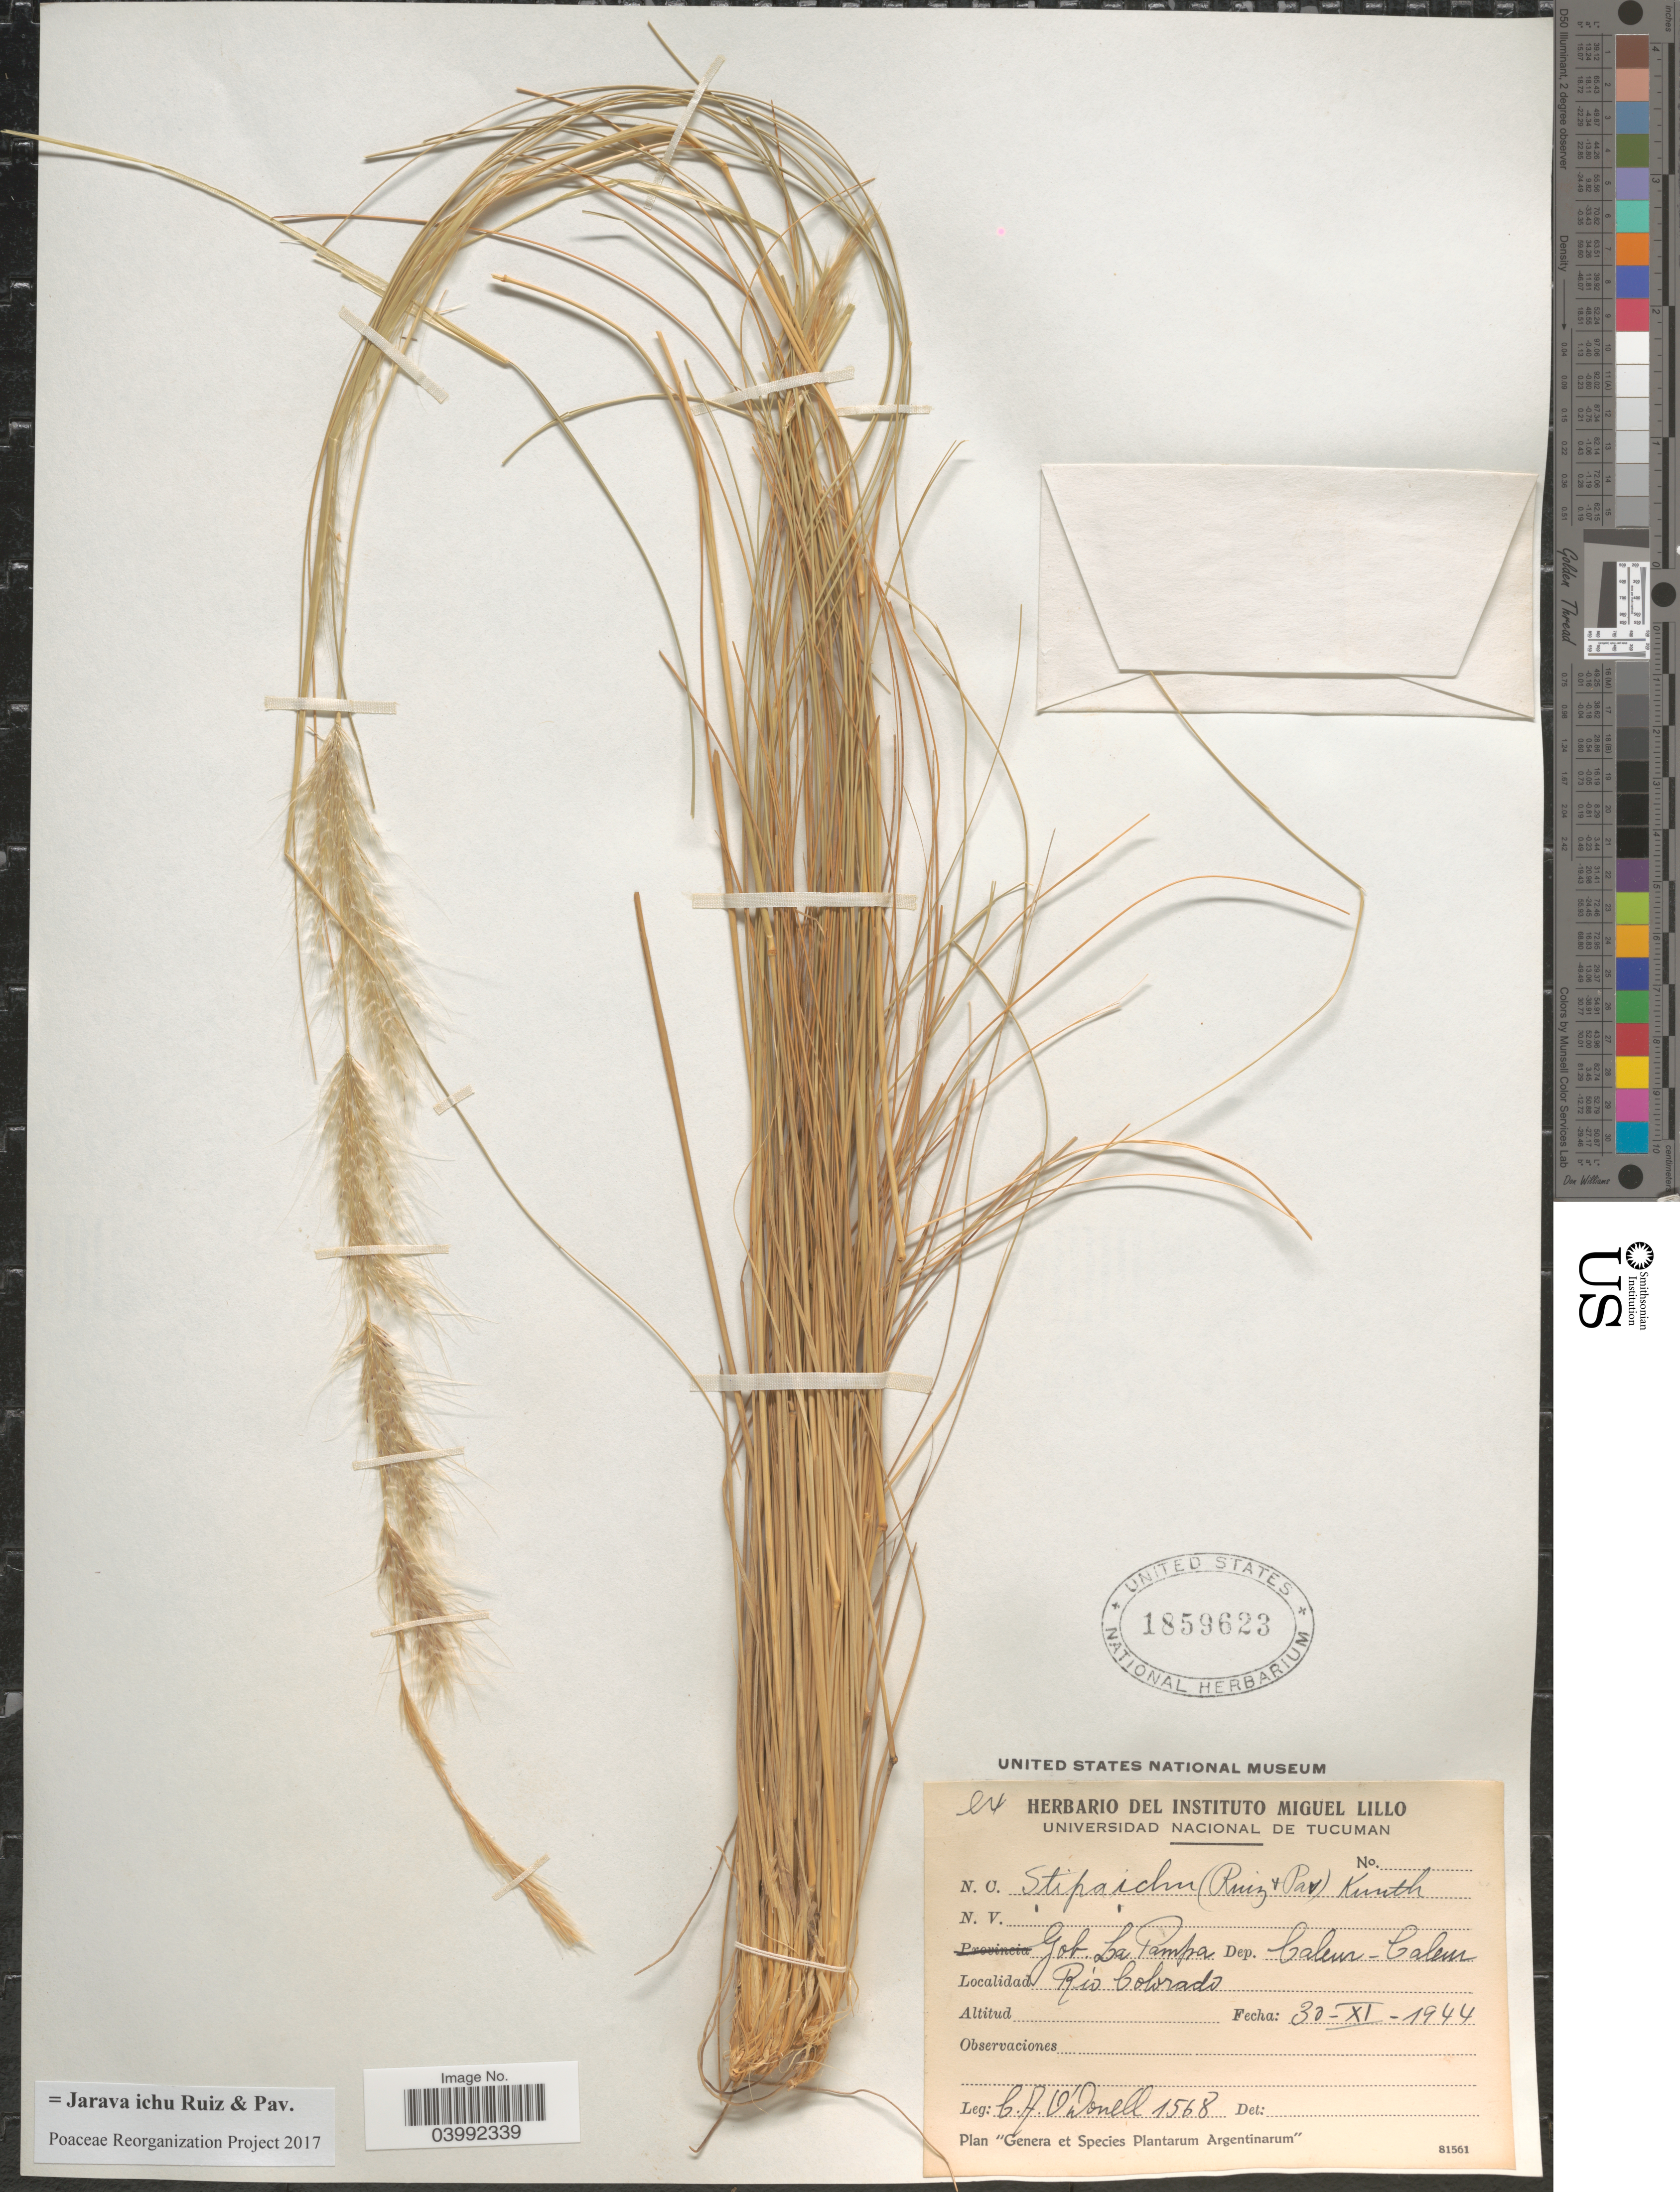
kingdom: Plantae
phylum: Tracheophyta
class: Liliopsida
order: Poales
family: Poaceae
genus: Jarava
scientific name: Jarava ichu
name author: Ruiz & Pav.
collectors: C. A. O'Donell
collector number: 1568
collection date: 1944-11-30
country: Argentina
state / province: La Pampa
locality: Gob. La Pampa. Dep. Caleu-Caleu. Rio Colorado.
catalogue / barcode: US 1859623